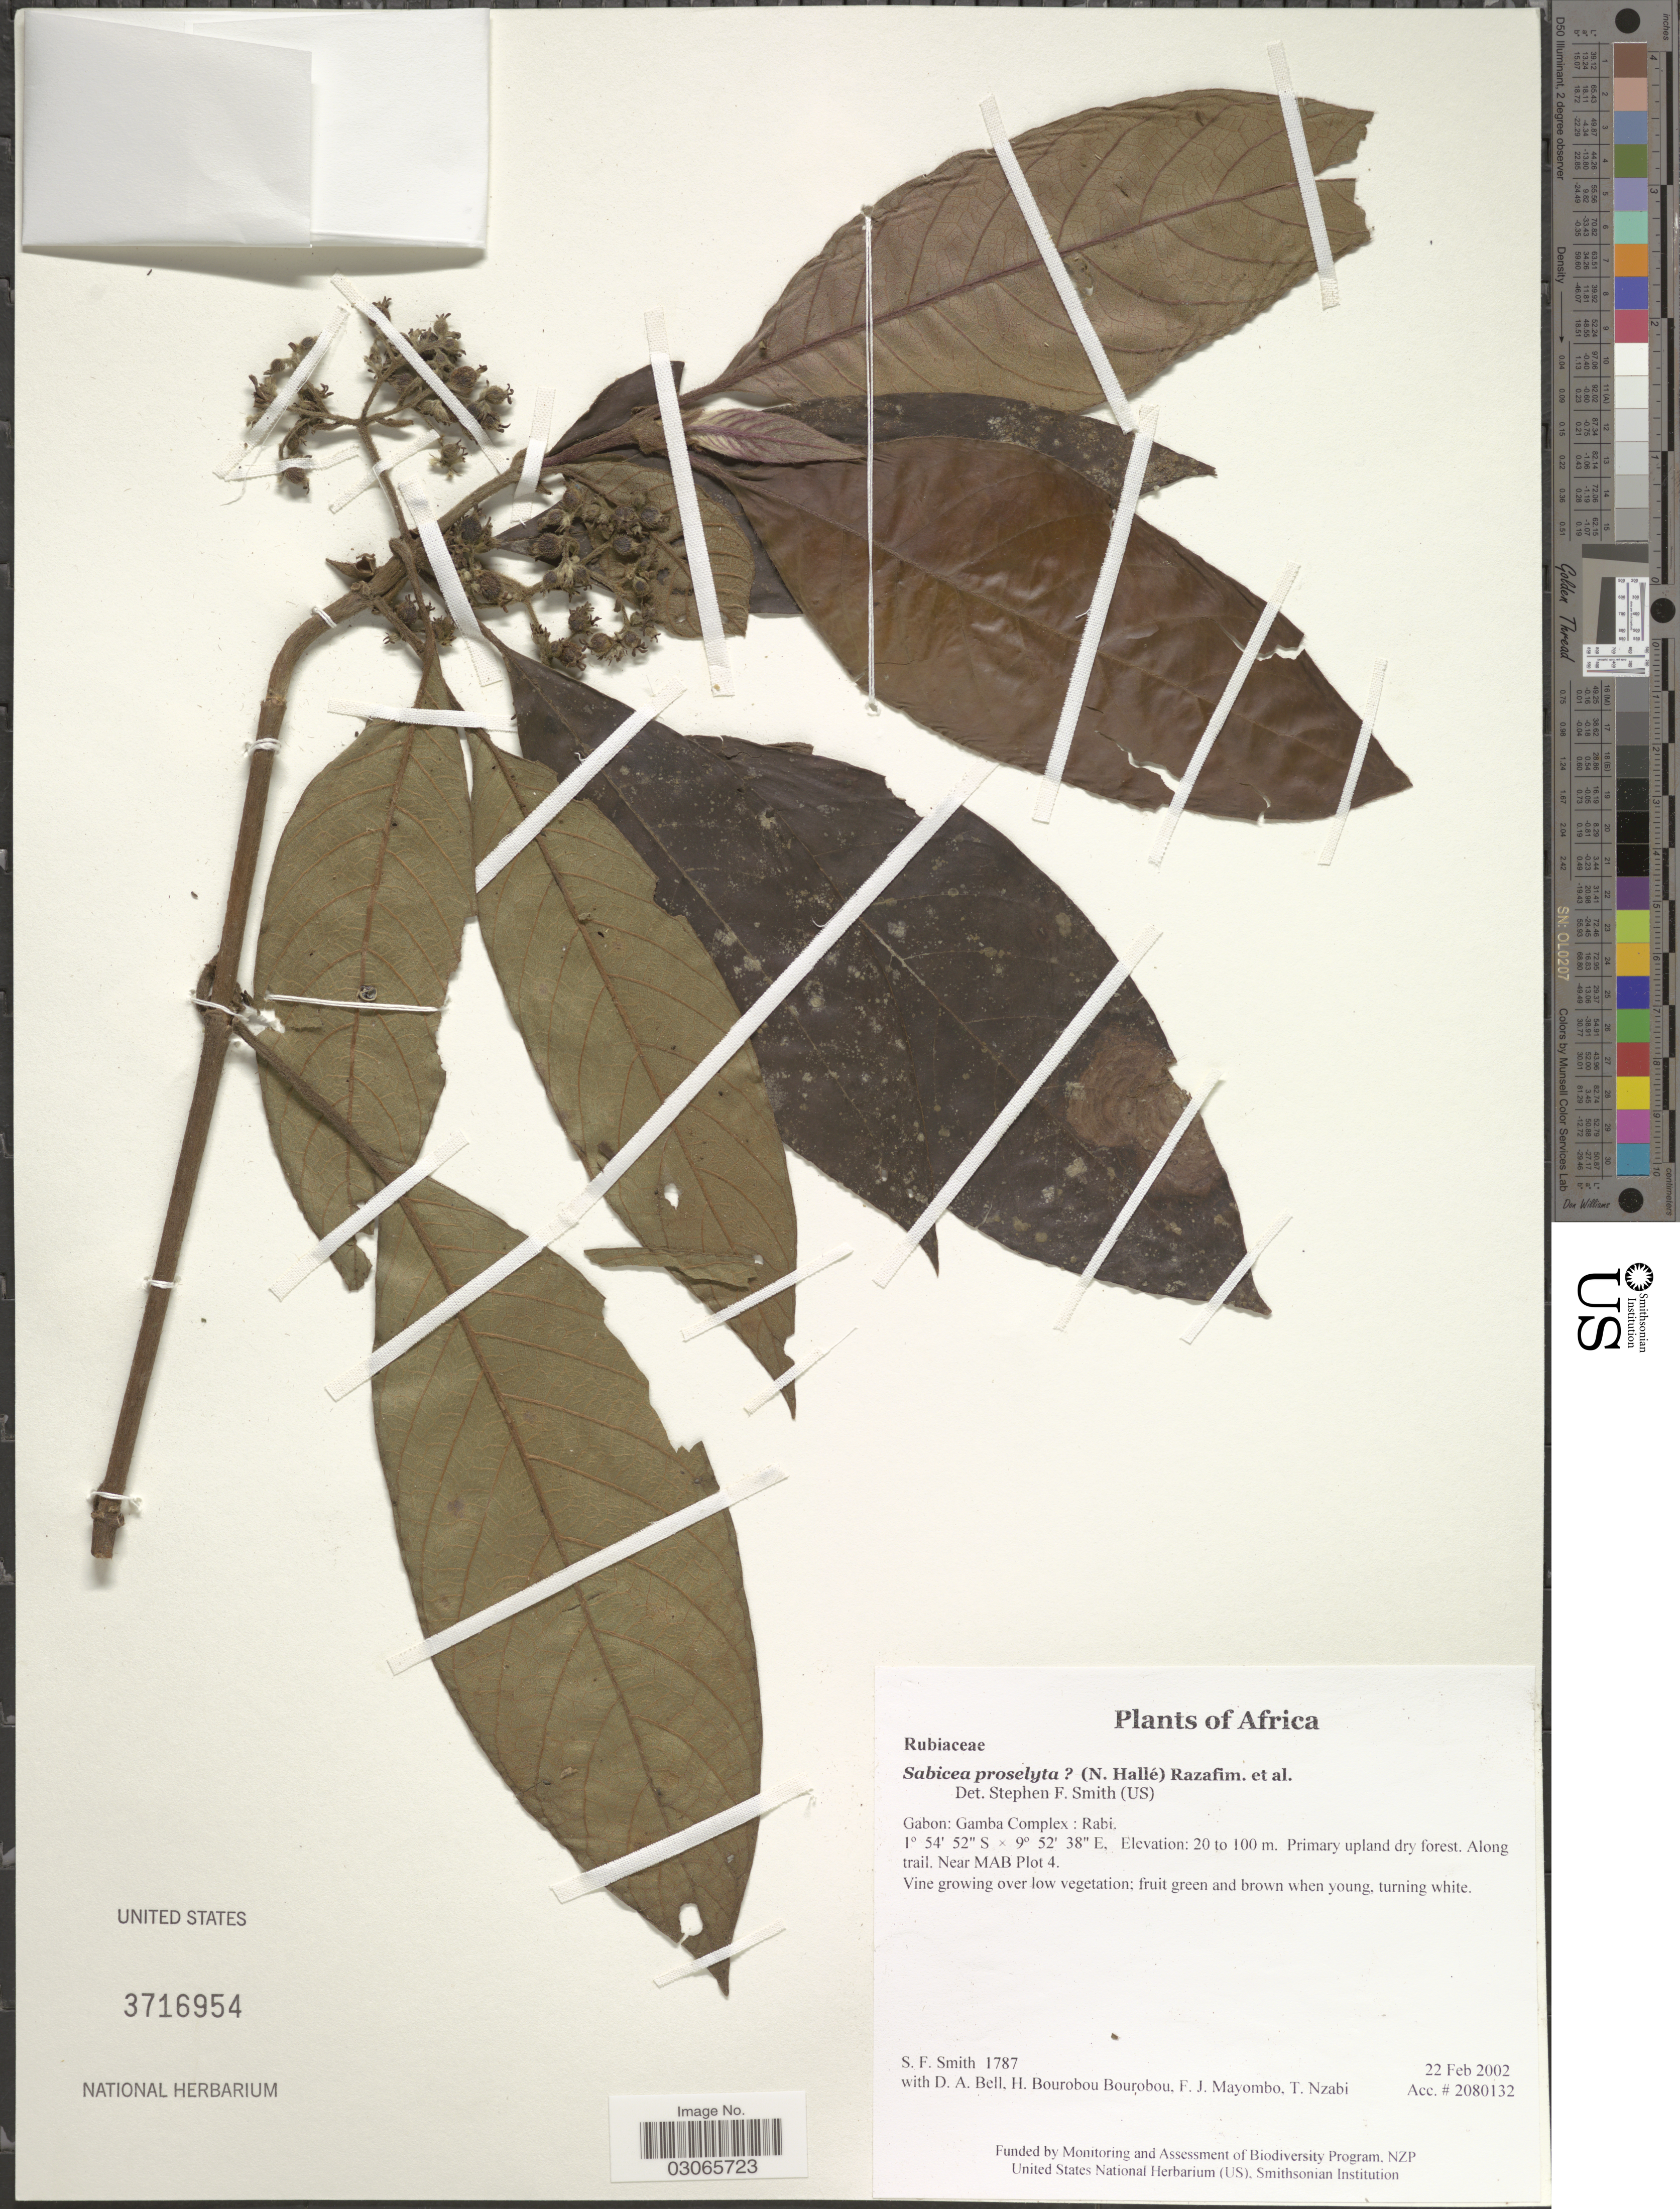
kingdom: Plantae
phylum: Tracheophyta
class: Magnoliopsida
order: Gentianales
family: Rubiaceae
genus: Sabicea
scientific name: Sabicea proselyta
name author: (N. Hallé) Razafim. et al.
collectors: S.F. Smith, D. A. Bell, H. Bourobou Bourobou & F. J. Mayombo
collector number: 1787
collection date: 2002-02-22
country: Gabon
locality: Gamba Complex: Rabi. Near MAB Plot 4.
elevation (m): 20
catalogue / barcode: US 3716954